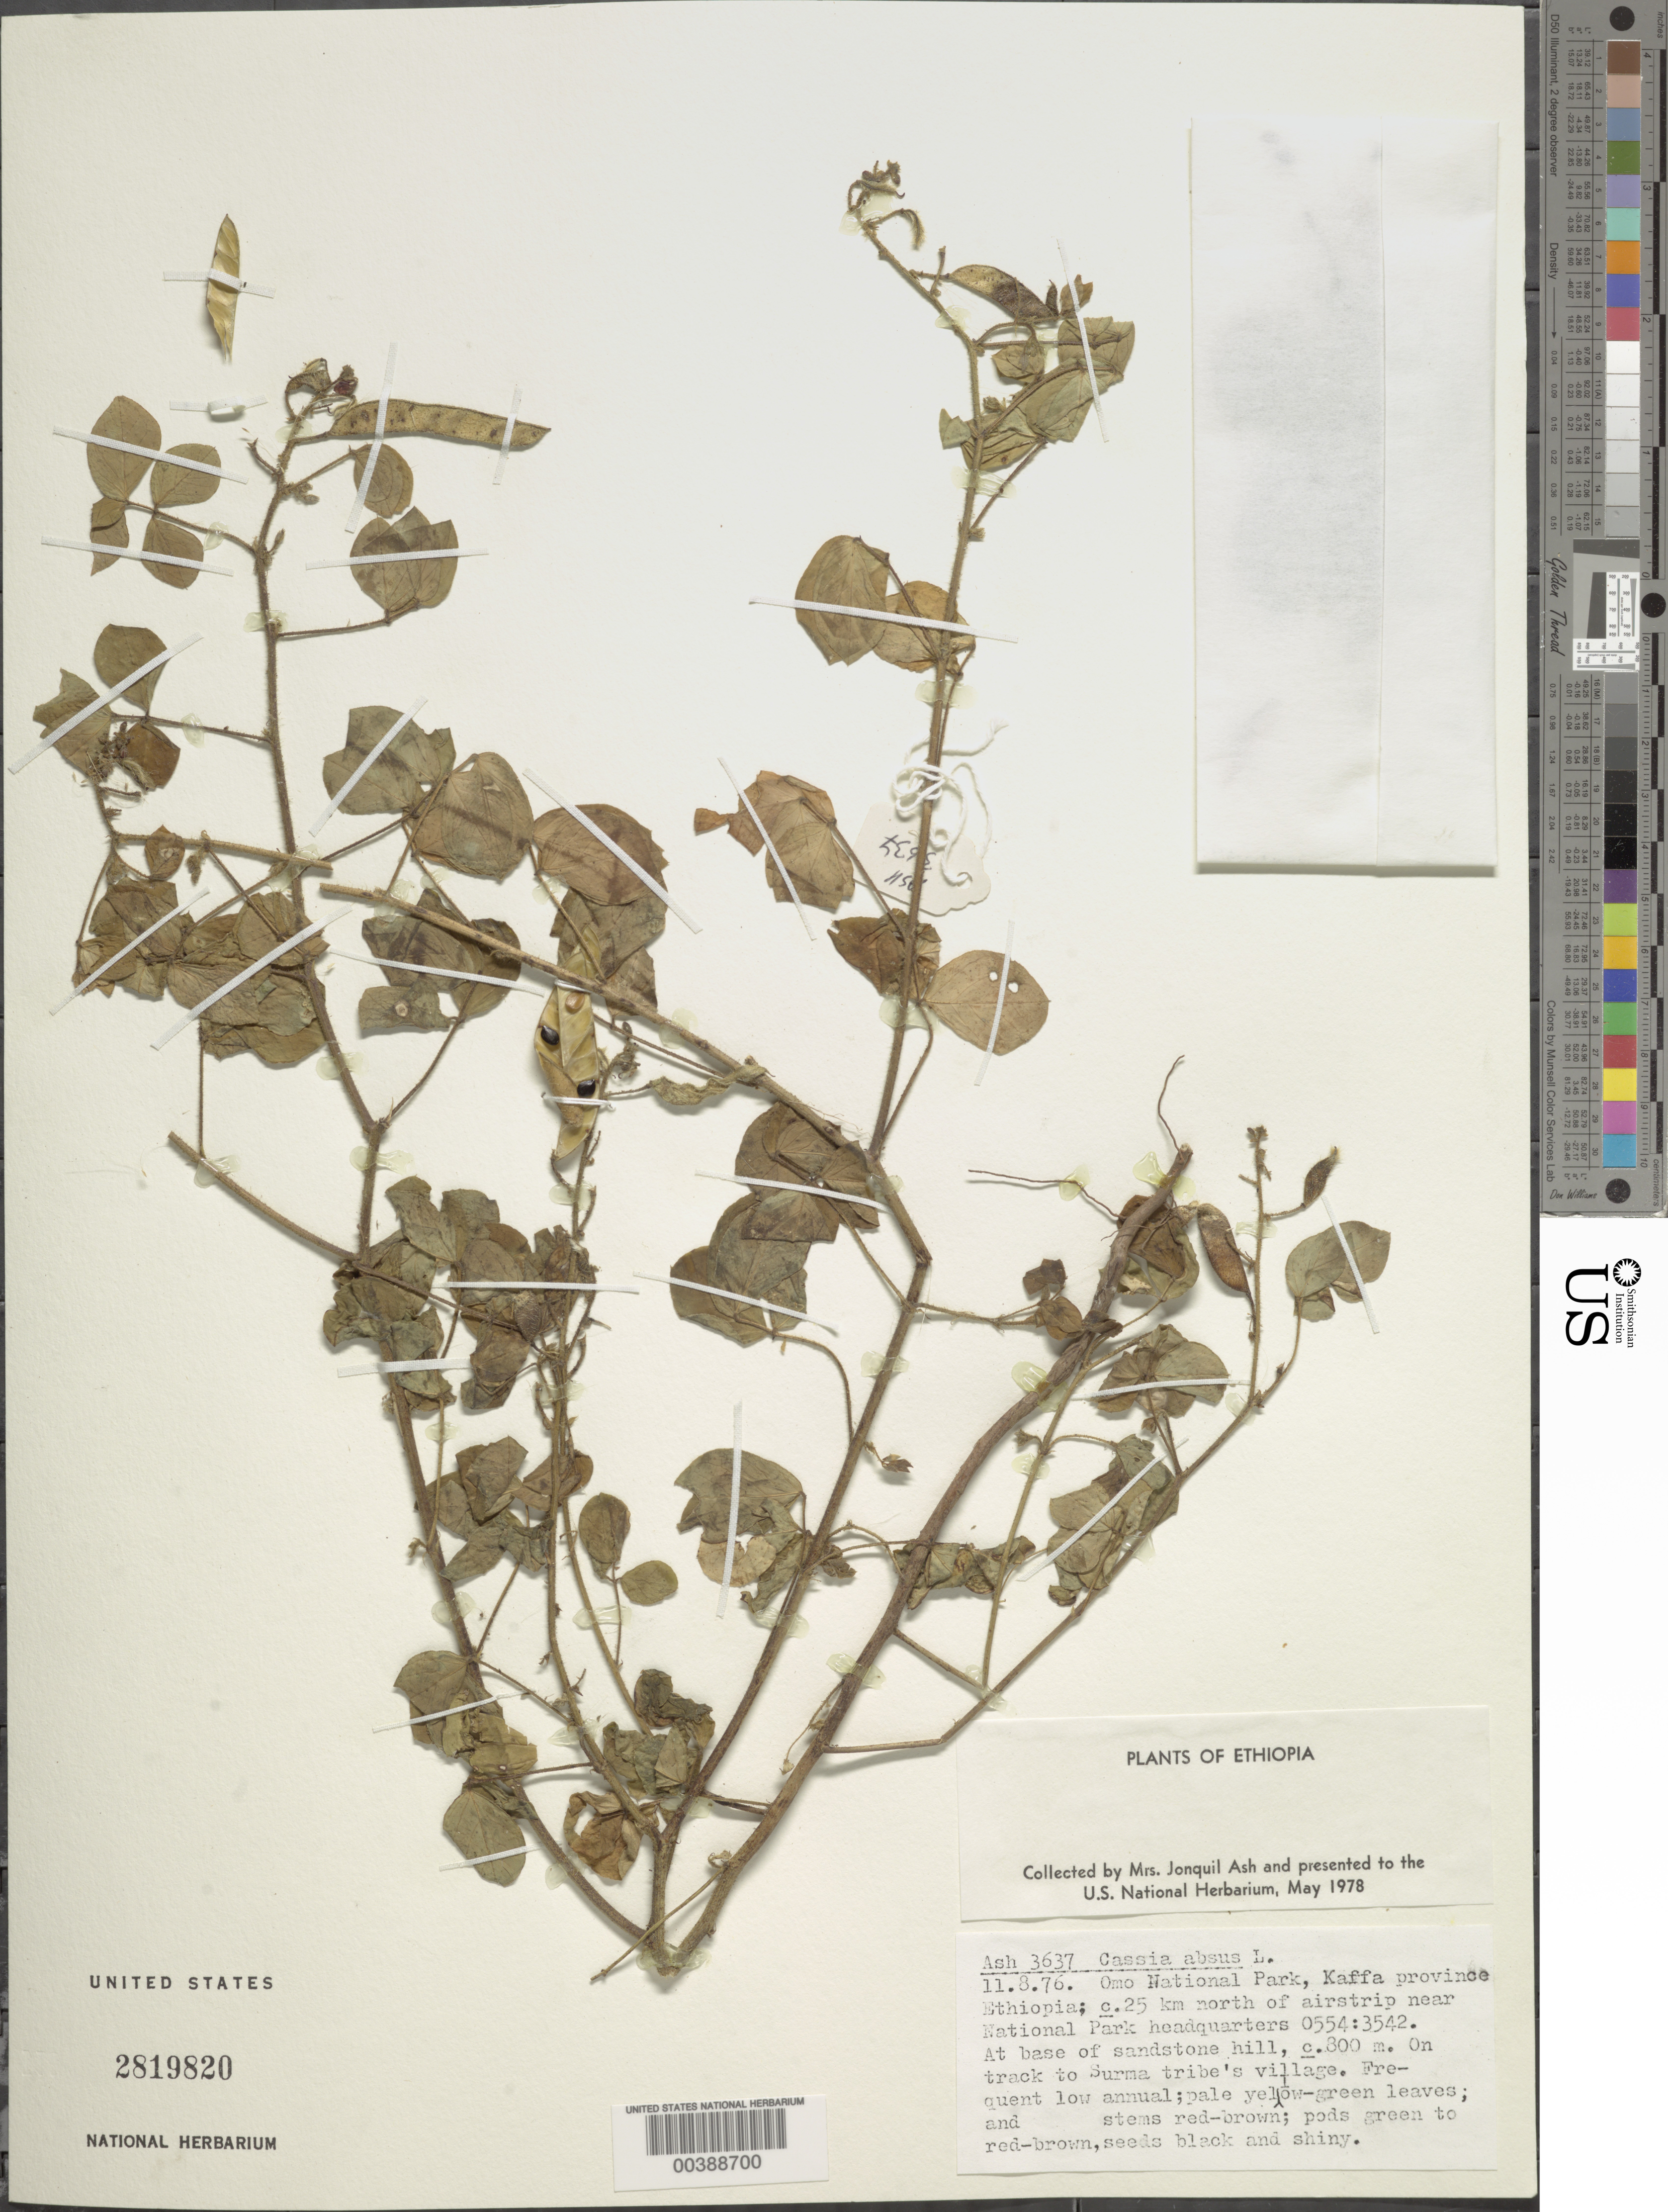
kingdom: Plantae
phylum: Tracheophyta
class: Magnoliopsida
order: Fabales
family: Fabaceae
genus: Chamaecrista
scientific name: Chamaecrista absus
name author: (L.) H.S. Irwin & Barneby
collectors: J. Ash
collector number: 3637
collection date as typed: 11 Aug 1976 or 08 Nov 1976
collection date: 1976-08-11 or 1976-11-08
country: Ethiopia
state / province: South West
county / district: Keffa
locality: Omo national park, 25 km n of airstrip near national park headquarters; on track to surma tribe's village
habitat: At base of sandstone hill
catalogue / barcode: US 2819820